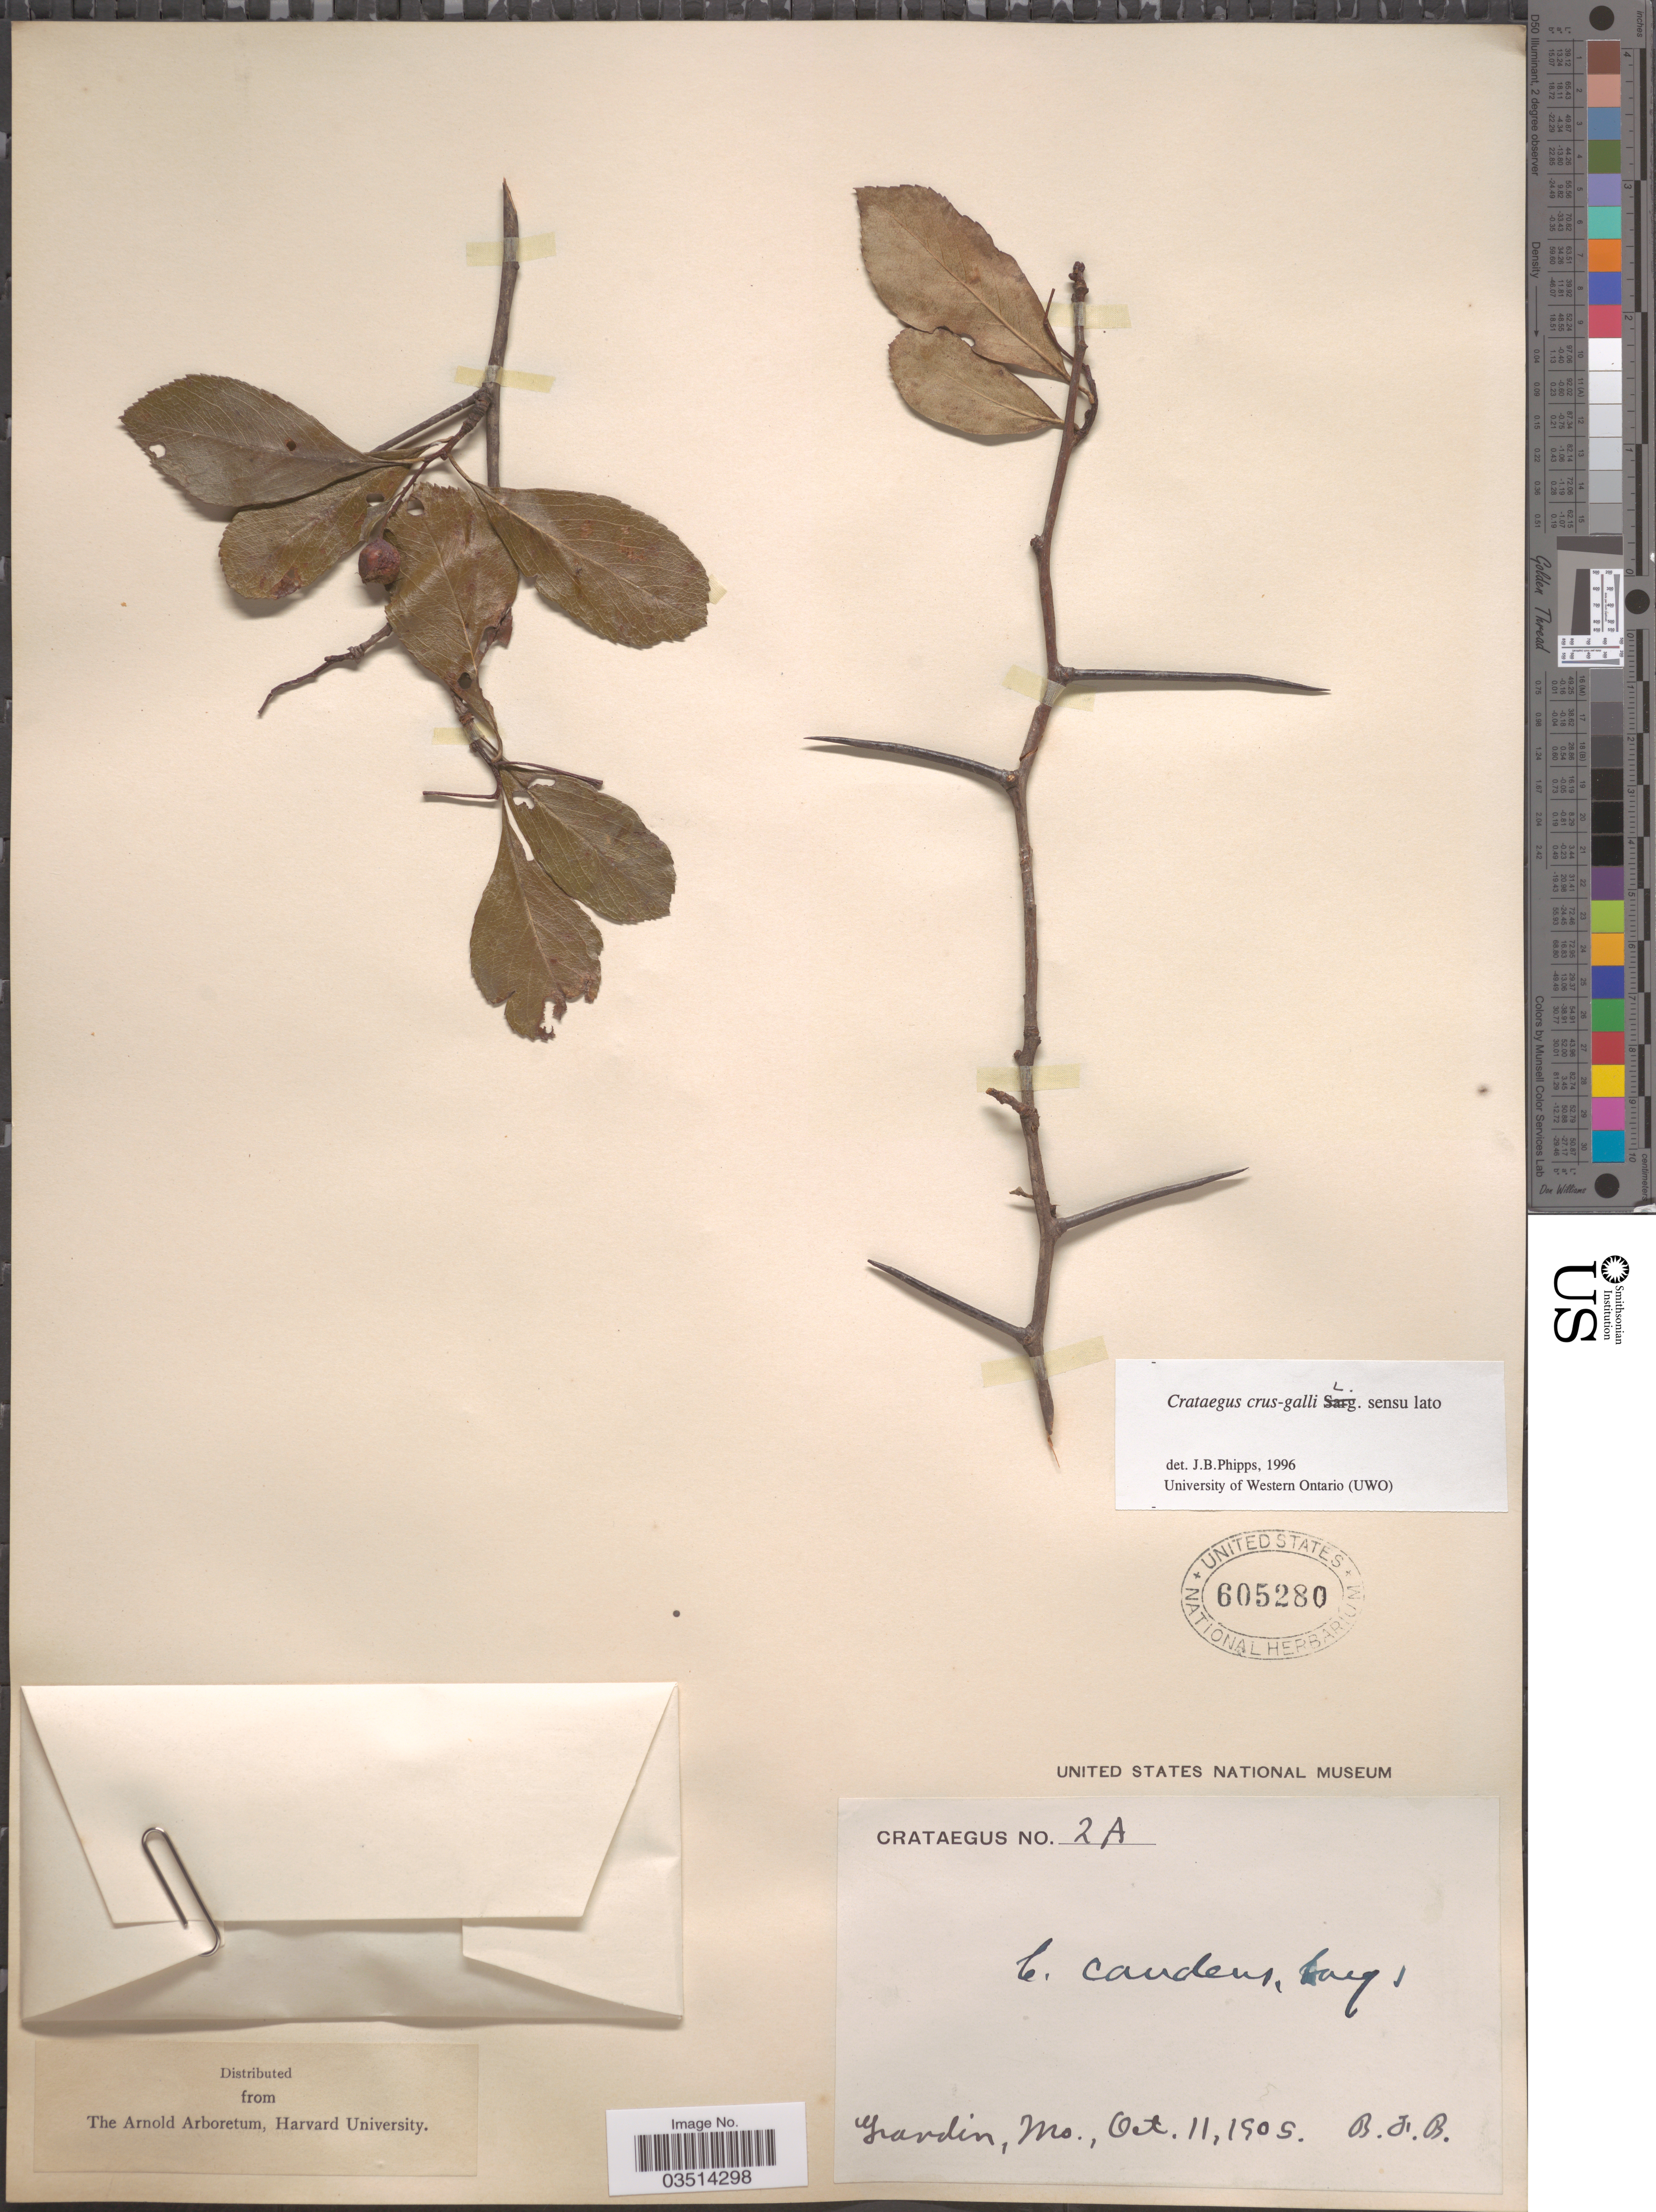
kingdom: Plantae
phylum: Tracheophyta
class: Magnoliopsida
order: Rosales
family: Rosaceae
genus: Crataegus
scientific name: Crataegus crus-galli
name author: L.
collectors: B. F. B.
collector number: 2A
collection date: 1905-10-11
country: United States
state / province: Missouri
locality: Grandin.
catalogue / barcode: US 605280